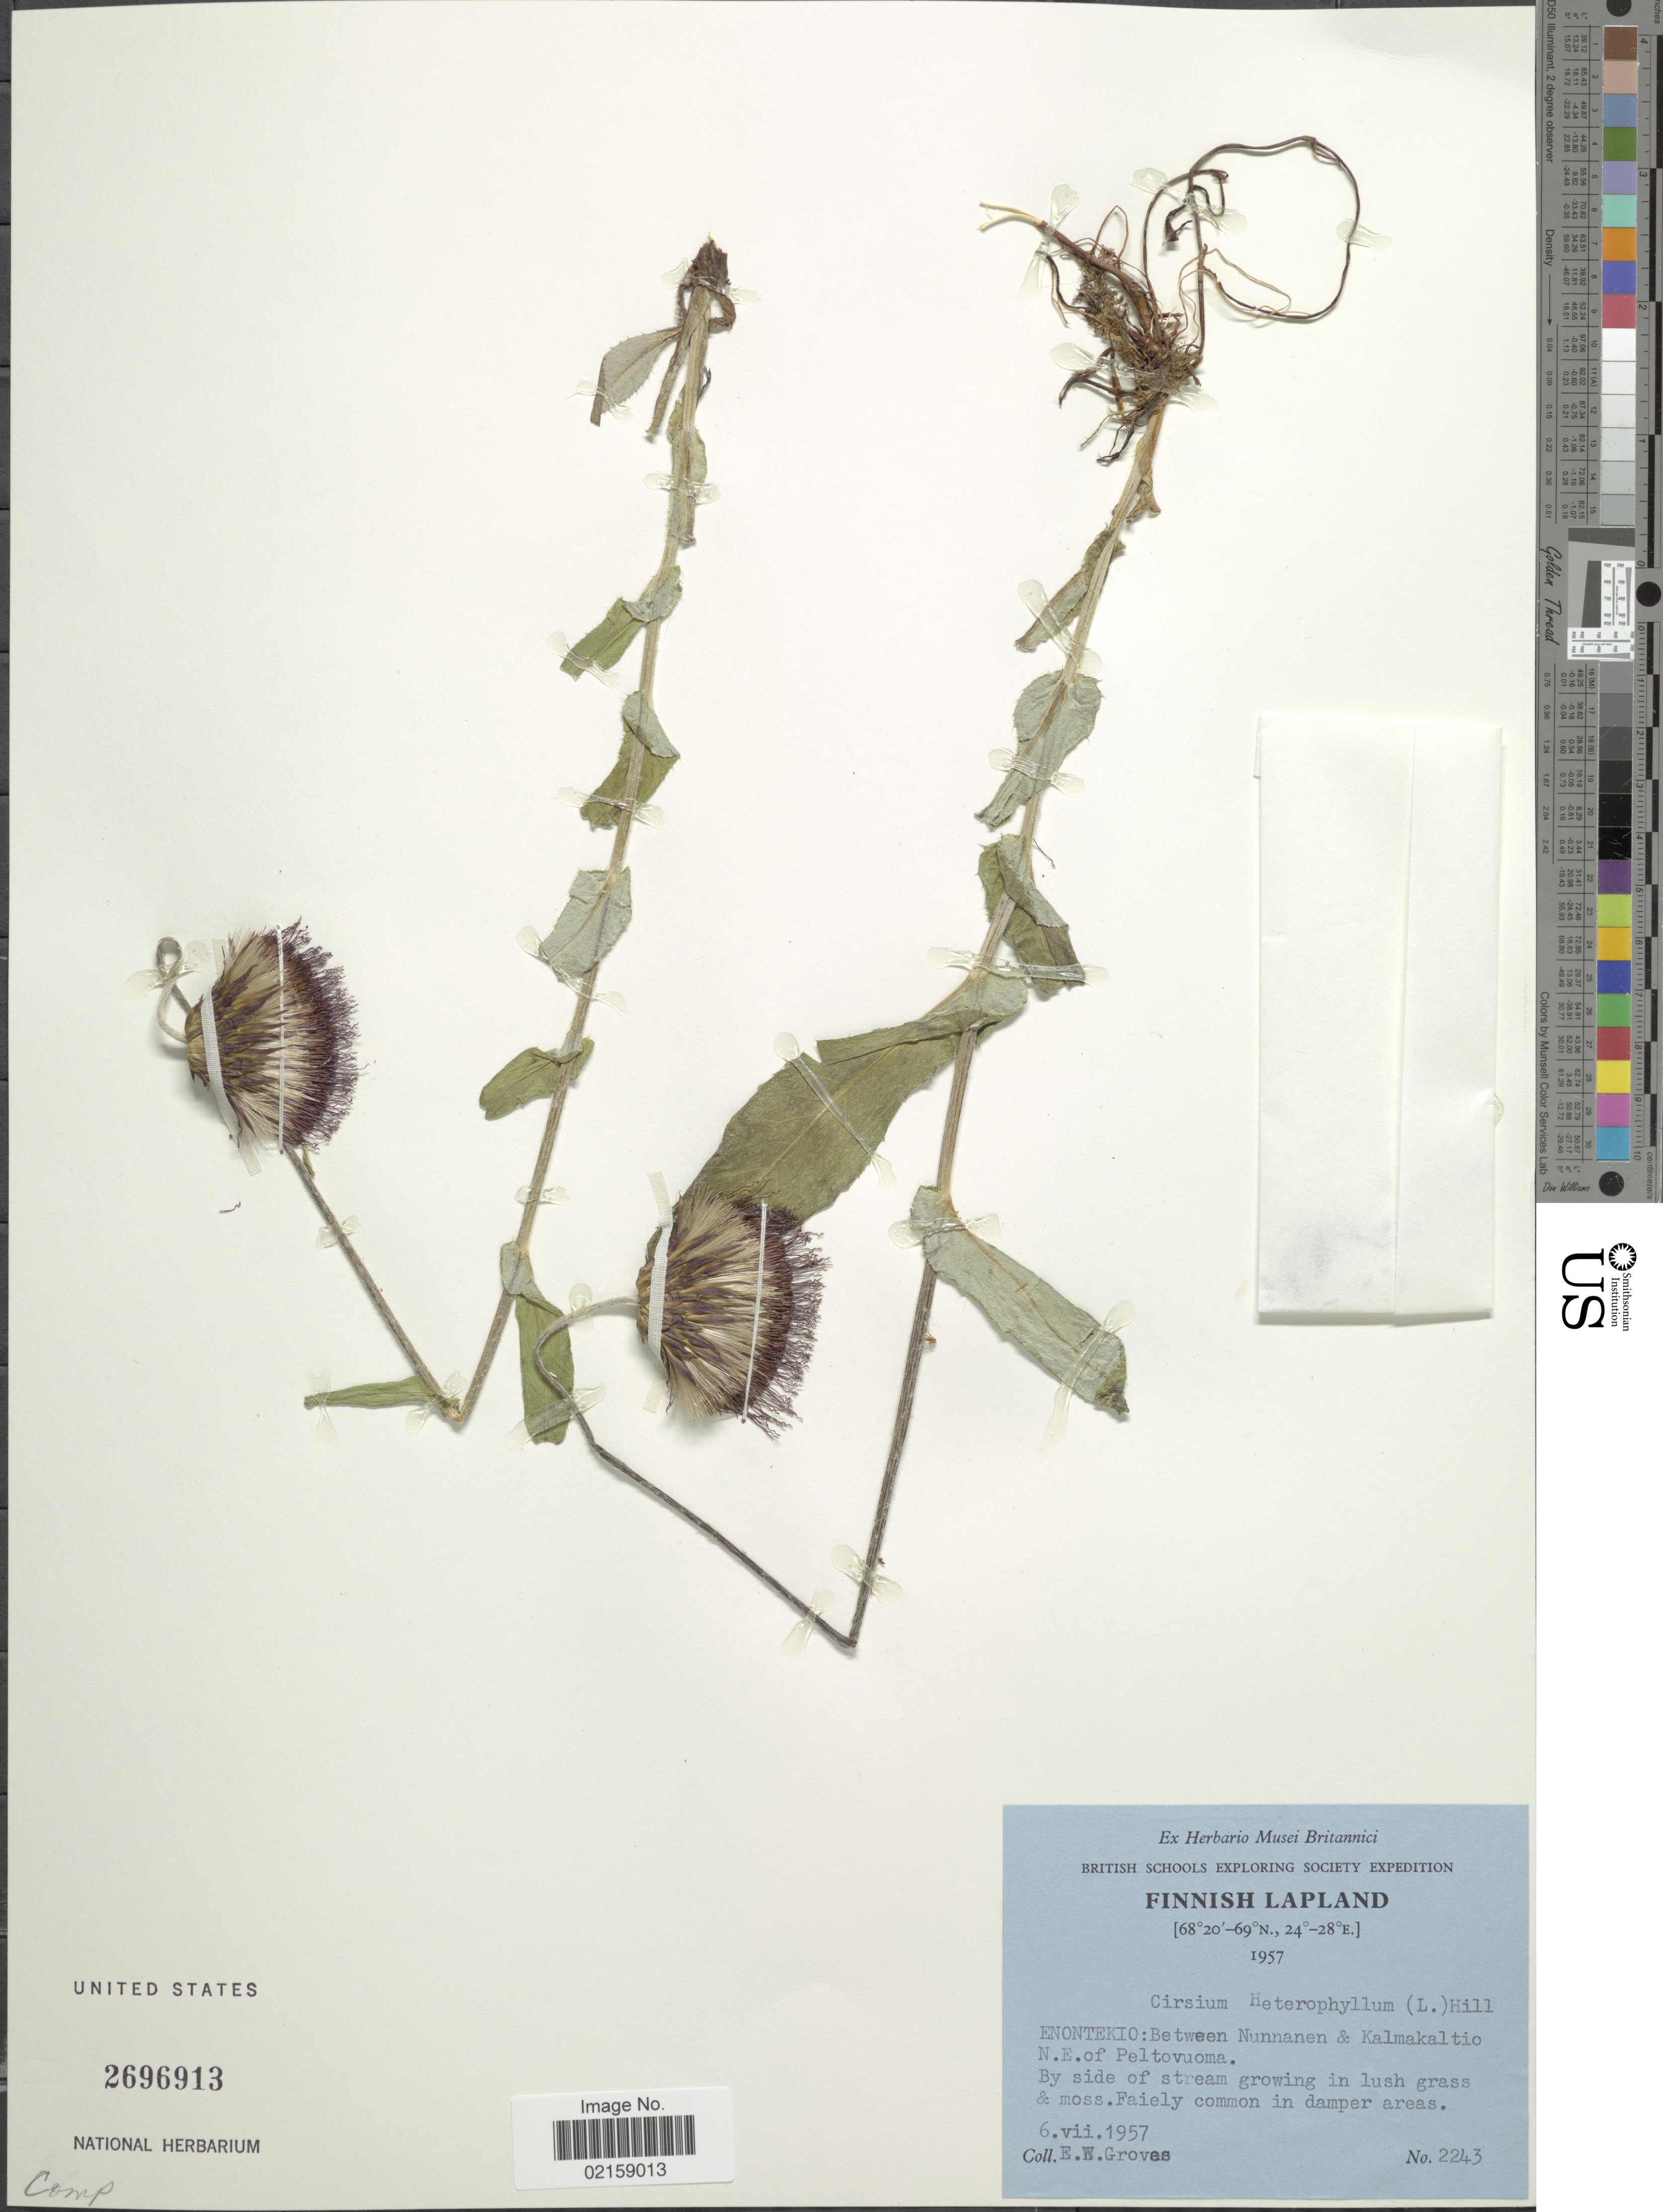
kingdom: Plantae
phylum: Tracheophyta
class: Magnoliopsida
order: Asterales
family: Asteraceae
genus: Cirsium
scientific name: Cirsium heterophyllum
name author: (L.) Hill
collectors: E. Groves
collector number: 2243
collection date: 1957-07-06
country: Finland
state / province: Lappi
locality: Finnish Lapland, Enontekio: between Nunnanen & Kalmakaltio N.E. of Peltovuoma, by side of stream.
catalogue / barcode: US 2696913